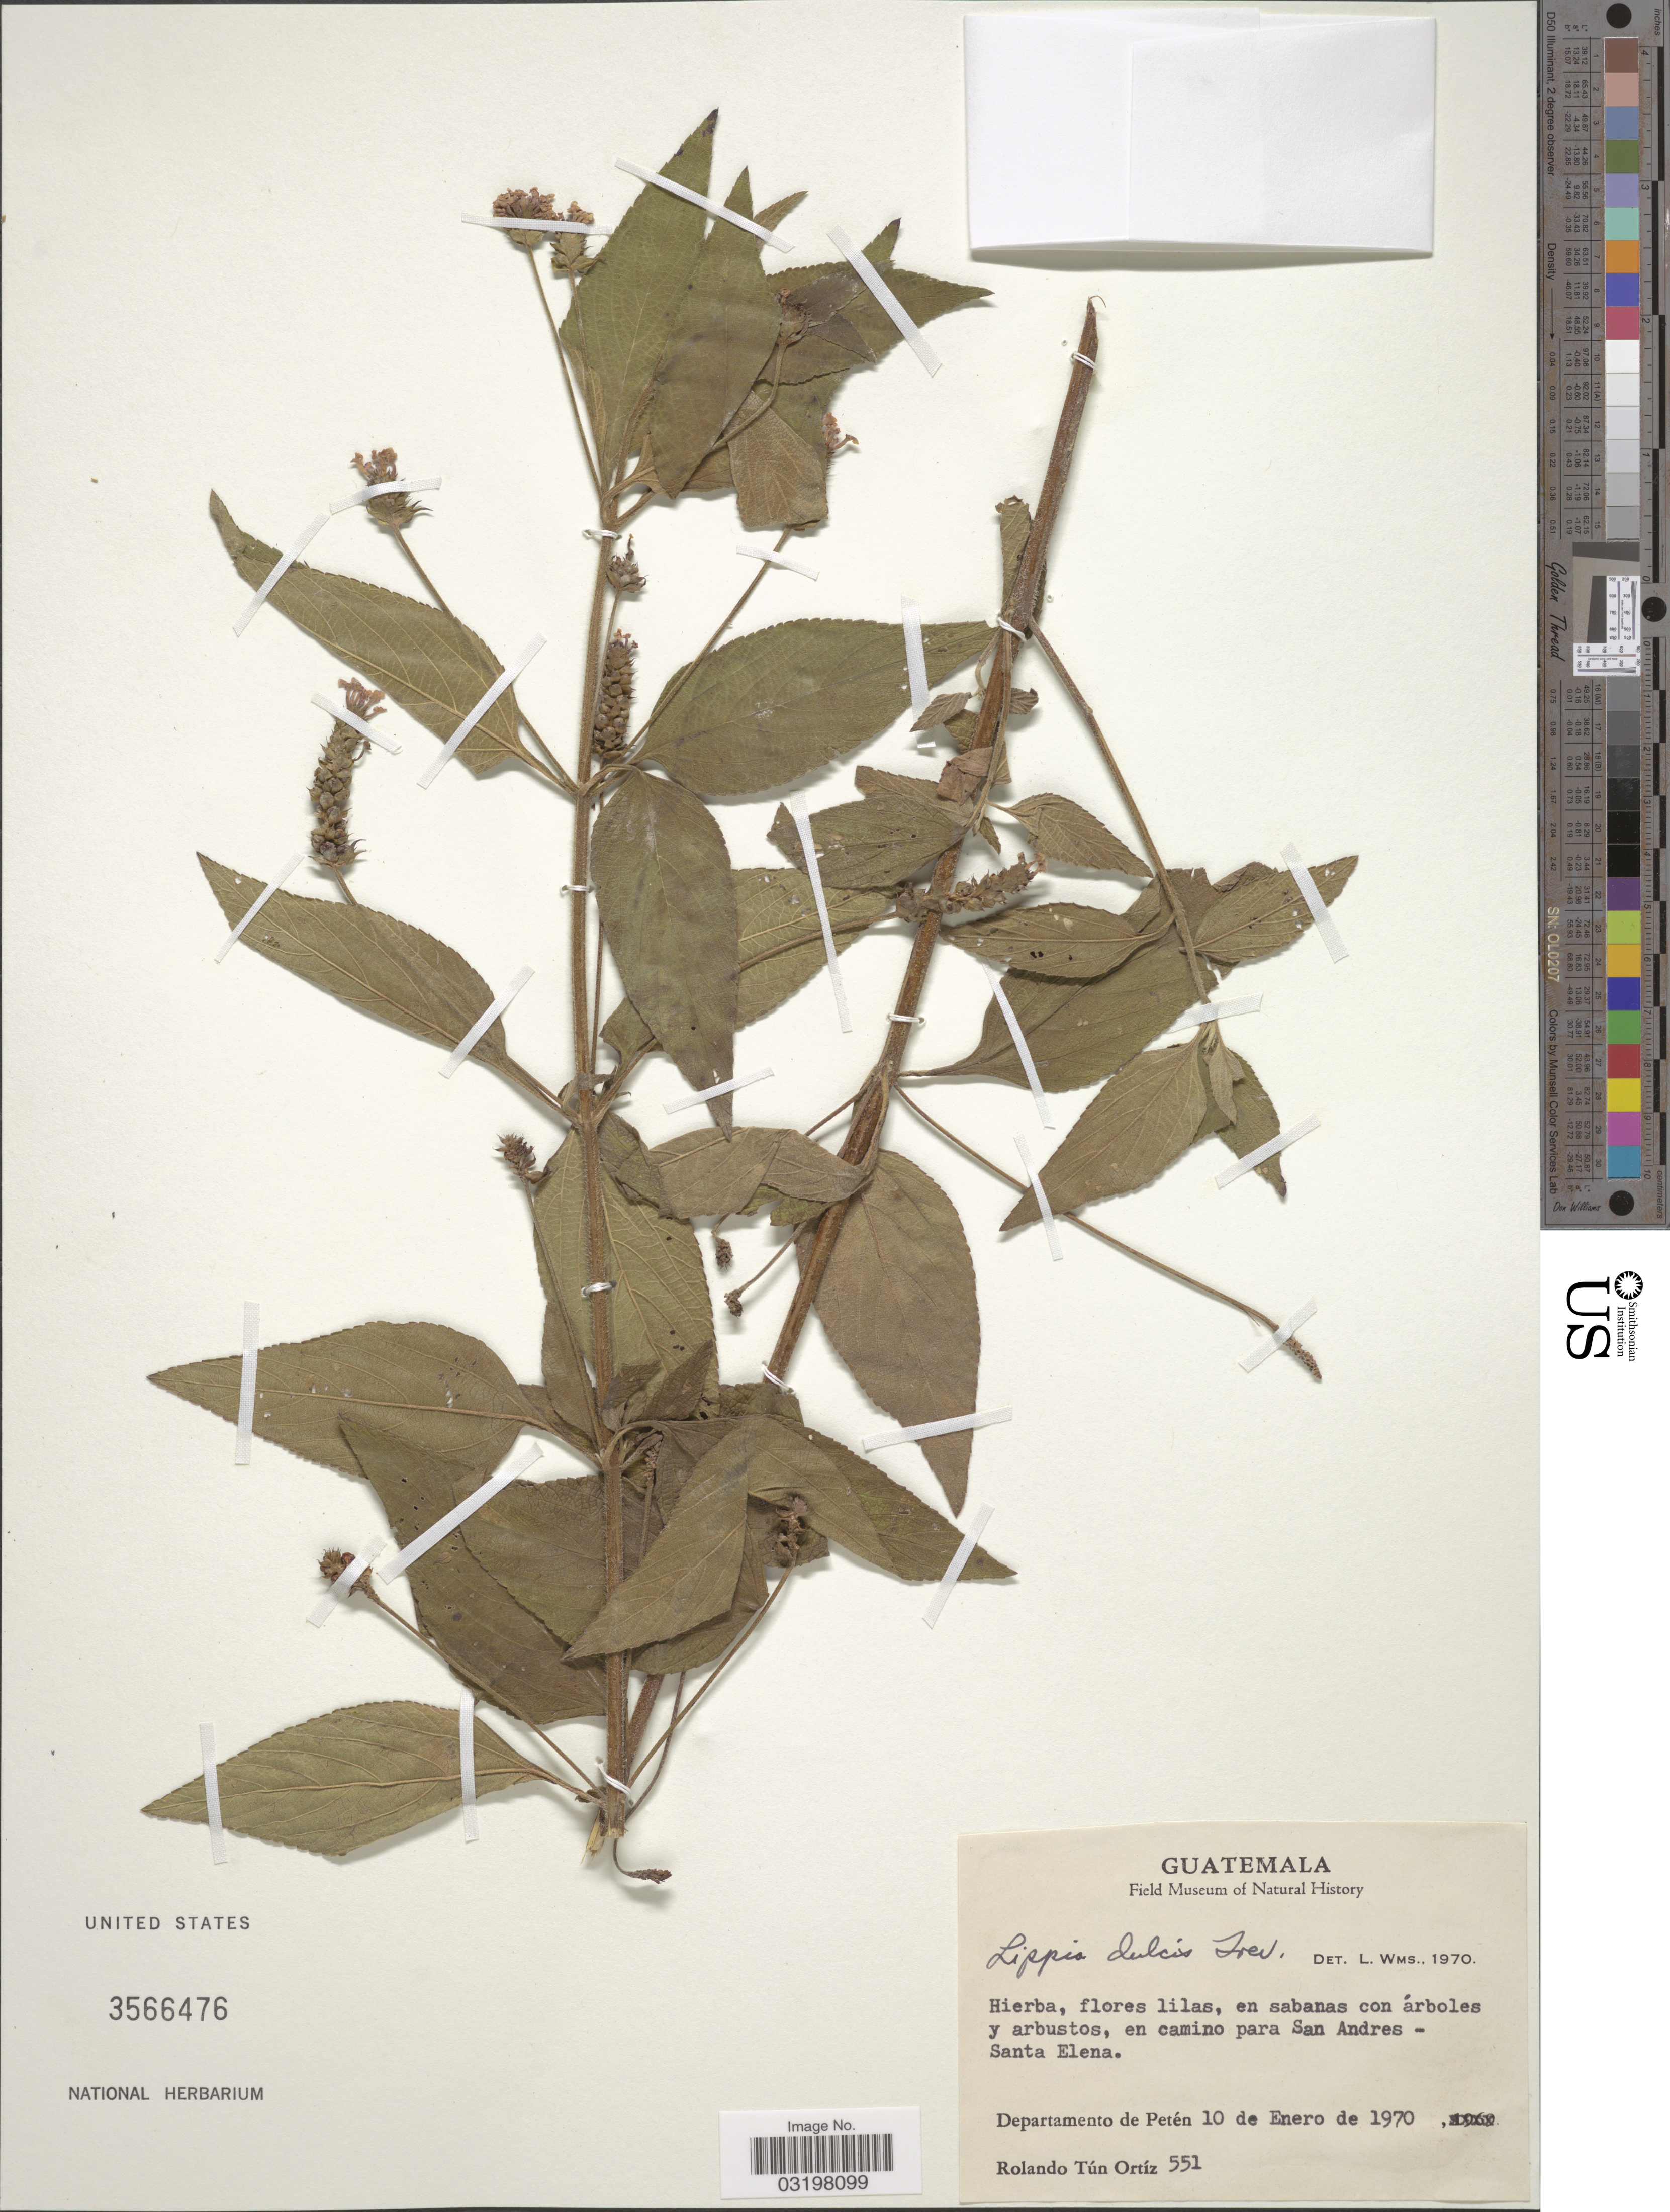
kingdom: Plantae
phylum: Tracheophyta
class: Magnoliopsida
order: Lamiales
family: Verbenaceae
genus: Lippia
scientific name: Lippia dulcis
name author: Trevis.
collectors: R. Ortiz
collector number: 551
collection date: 1970-01-10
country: Guatemala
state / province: El Petén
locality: En camino para San Andres - Santa Elena. Departamento de Petén.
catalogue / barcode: US 3566476